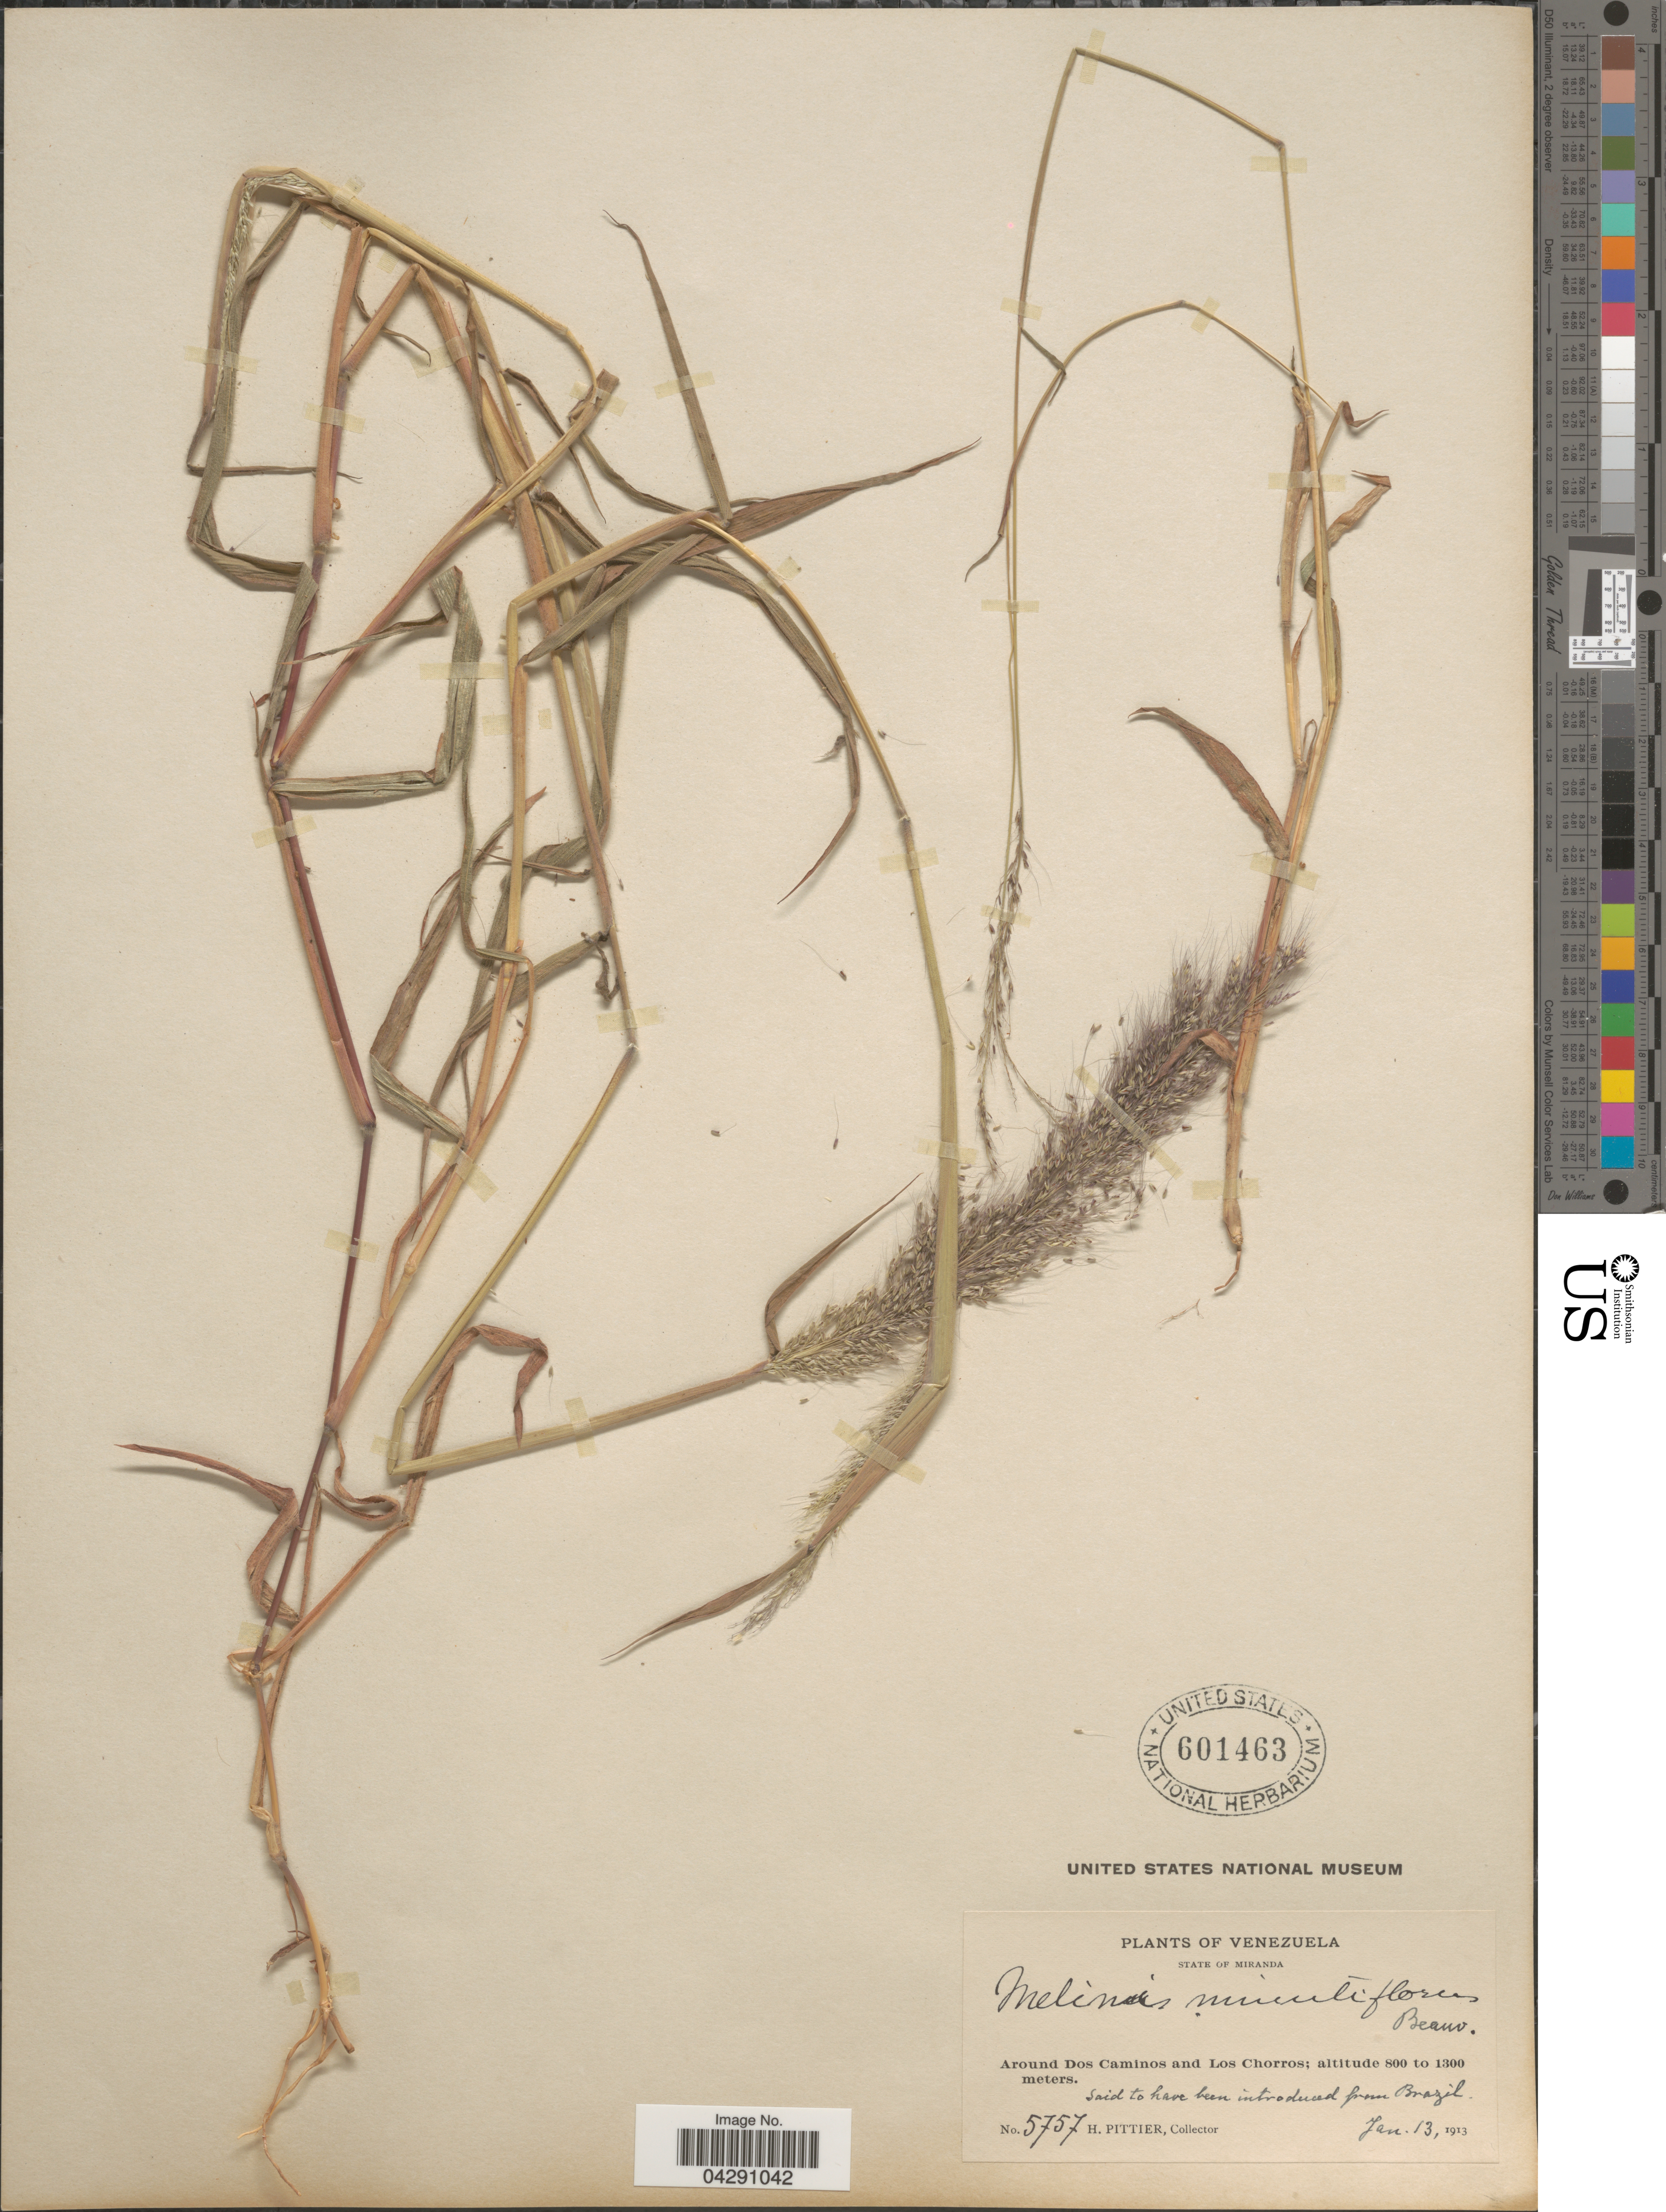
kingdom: Plantae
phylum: Tracheophyta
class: Liliopsida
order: Poales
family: Poaceae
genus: Melinis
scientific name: Melinis minutiflora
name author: P. Beauv.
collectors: H. F. Pittier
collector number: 5757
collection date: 1913-01-13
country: Venezuela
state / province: Miranda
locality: Around Dos Caminos and Los Chorros.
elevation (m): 800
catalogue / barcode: US 601463